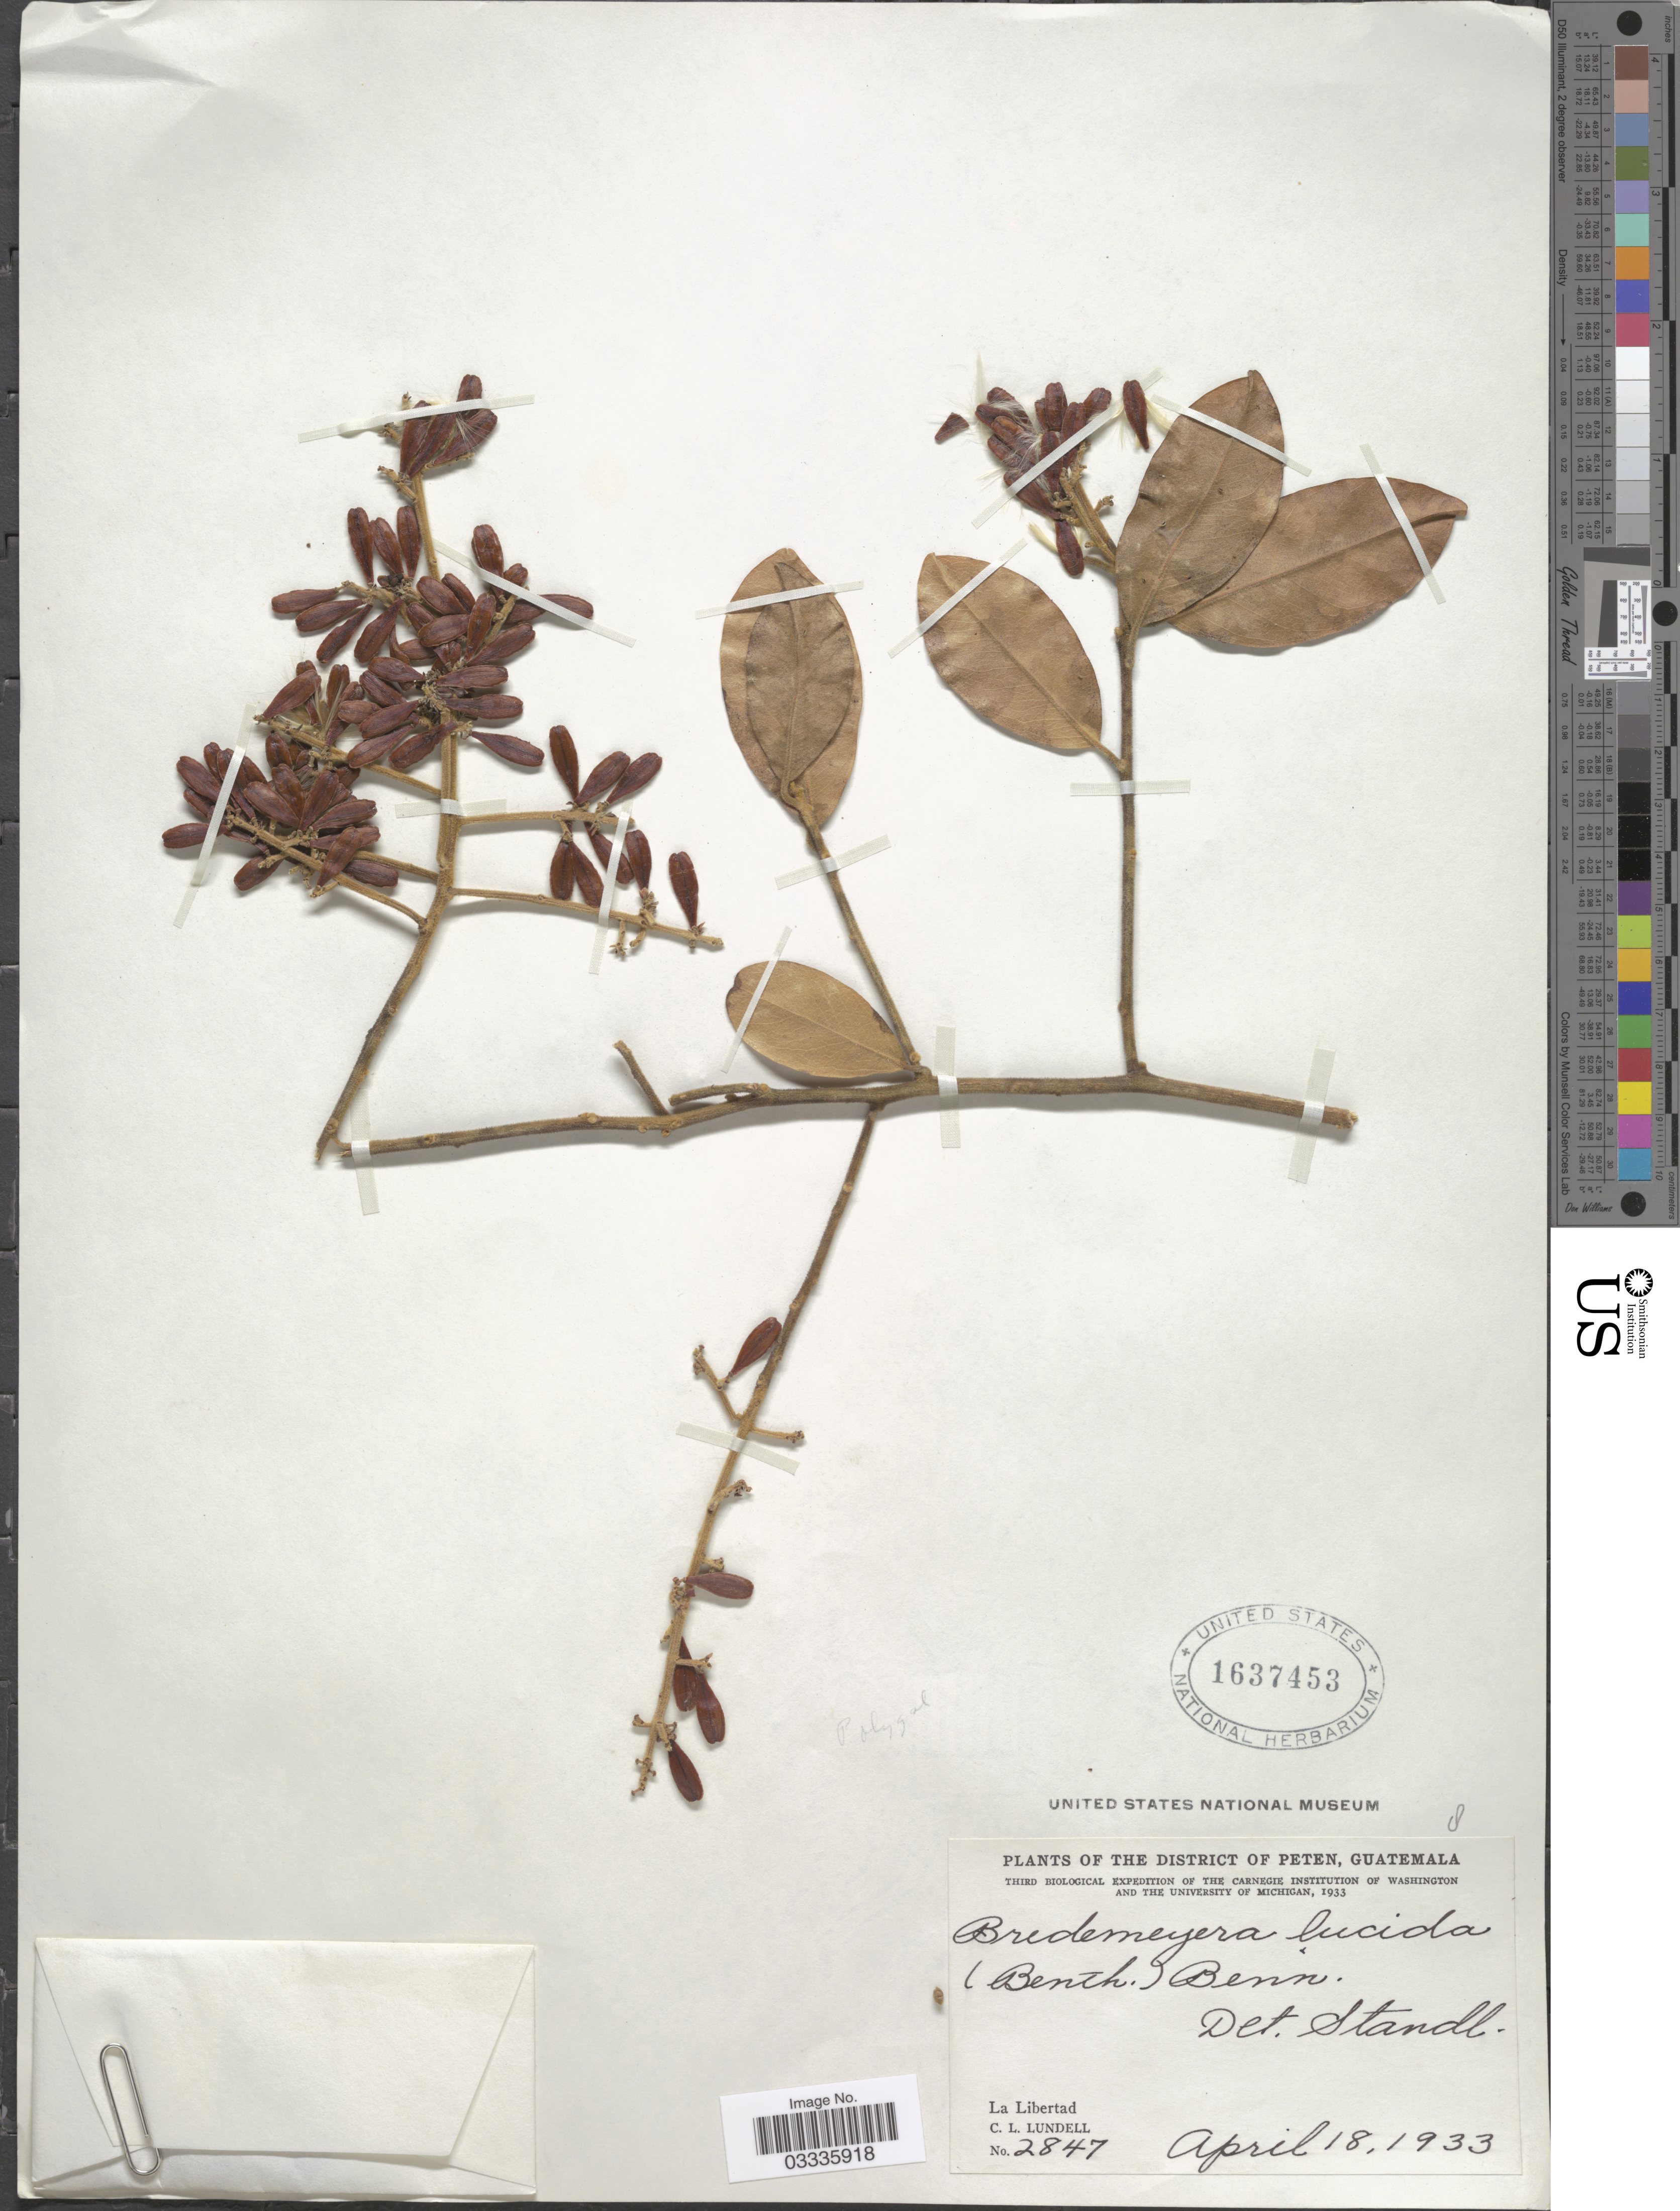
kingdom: Plantae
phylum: Tracheophyta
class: Magnoliopsida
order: Fabales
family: Polygalaceae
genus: Bredemeyera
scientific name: Bredemeyera lucida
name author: (Benth.) Klotzsch ex Hassk.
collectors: C. L. Lundell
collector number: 2847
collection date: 1933-04-18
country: Guatemala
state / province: El Petén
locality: District of Peten. La Libertad.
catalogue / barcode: US 1637453